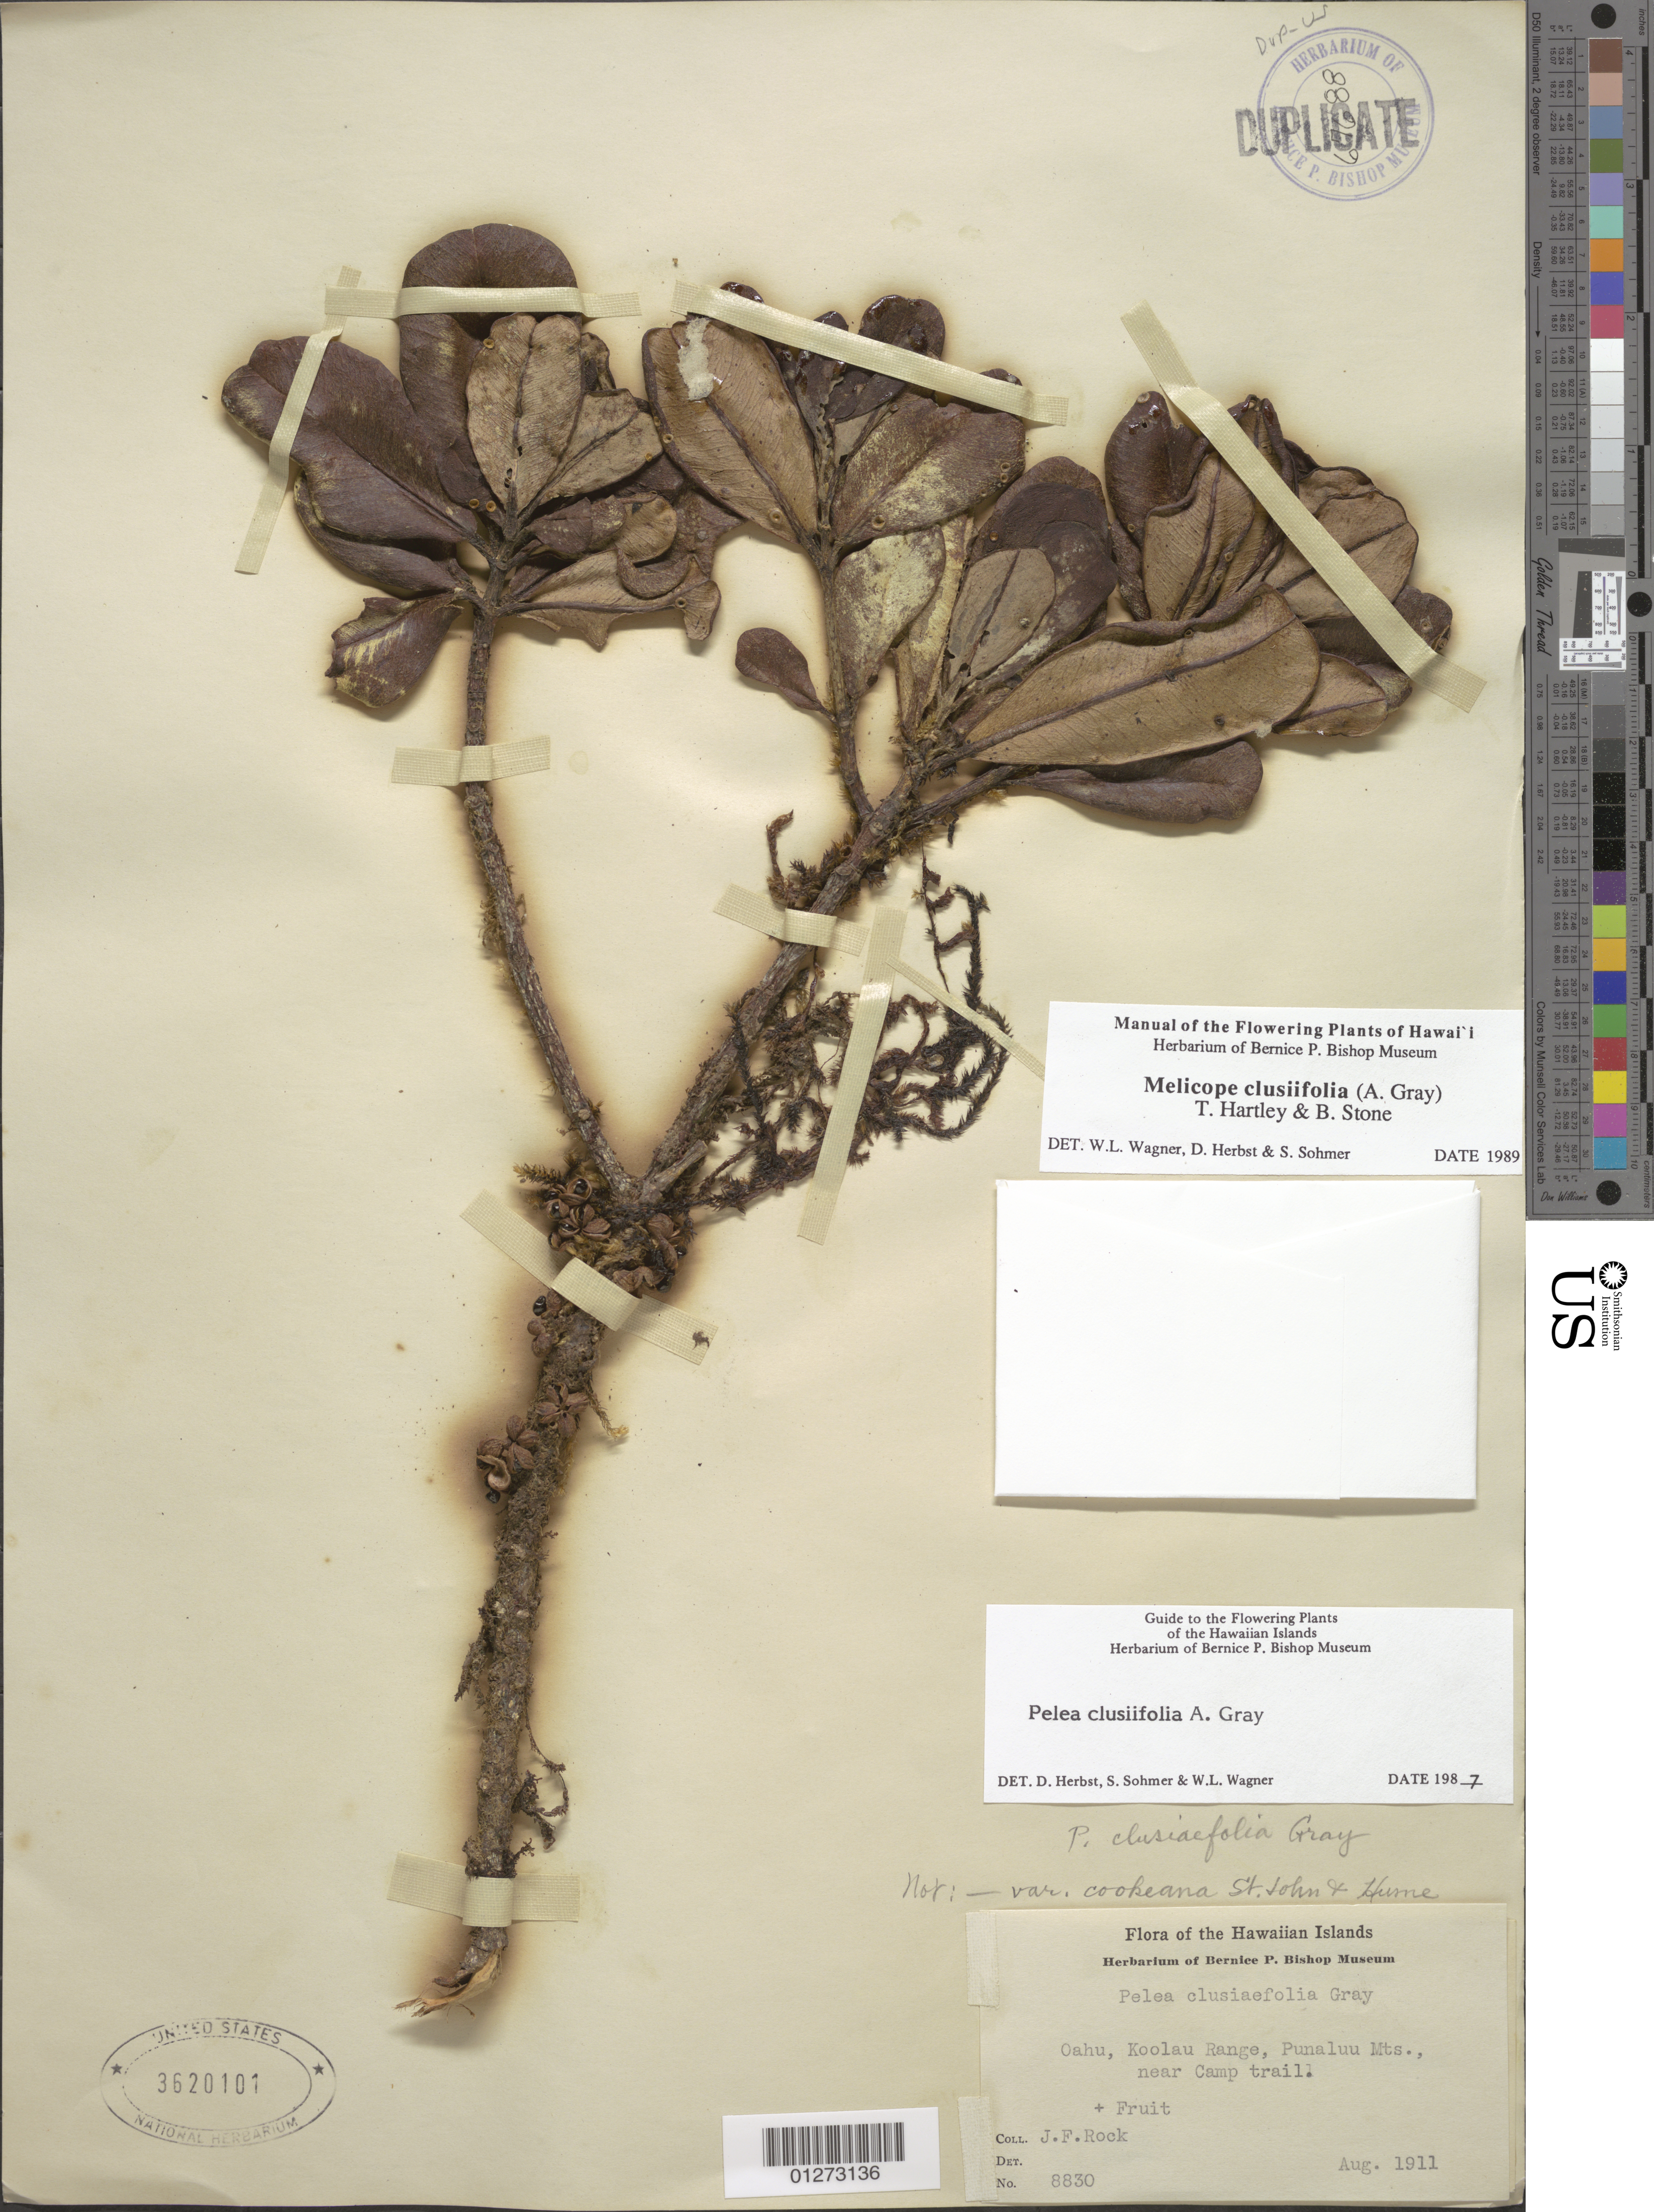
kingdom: Plantae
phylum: Tracheophyta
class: Magnoliopsida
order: Sapindales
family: Rutaceae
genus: Melicope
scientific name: Melicope clusiifolia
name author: (A. Gray) T.G. Hartley & B.C. Stone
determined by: Wagner, W. L.; Herbst, D. R.; Sohmer, S. H.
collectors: J. F. Rock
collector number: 8830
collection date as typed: Aug 1911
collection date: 1911-08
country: United States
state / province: Hawaii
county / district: Honolulu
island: Oahu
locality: Koolau Range, Punaluu Mts., near Camp trail.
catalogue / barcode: US 3620101